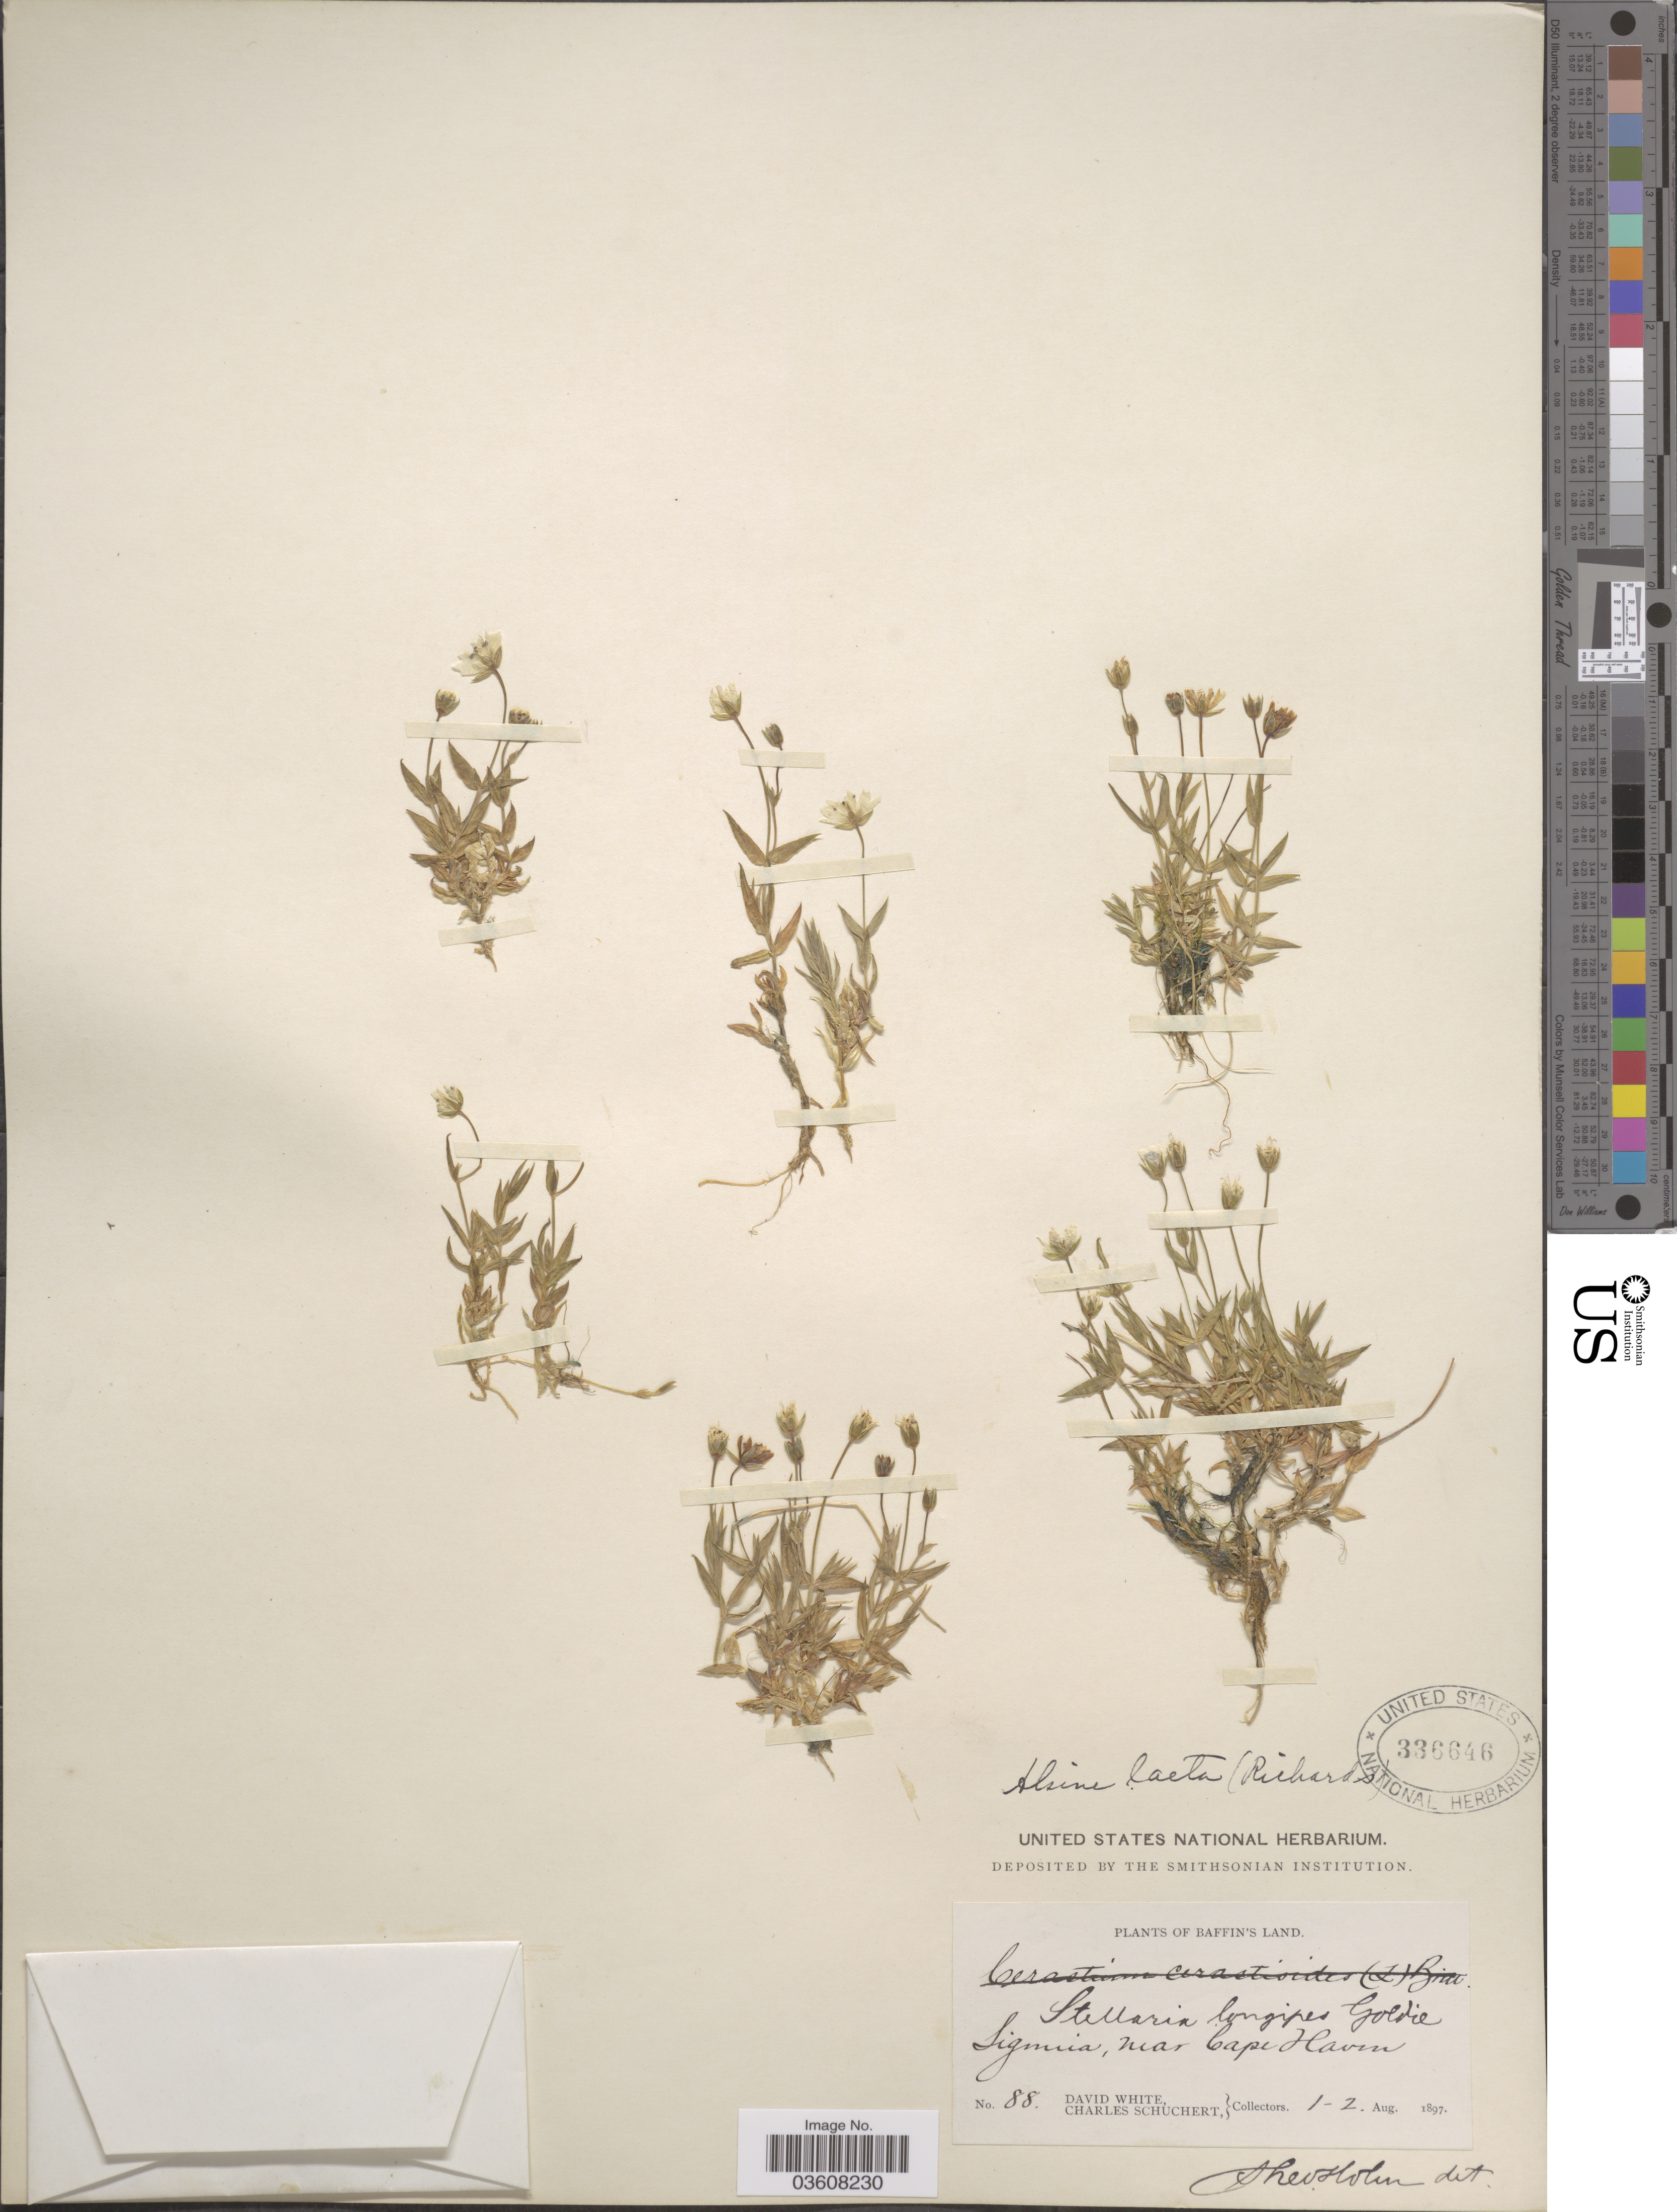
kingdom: Plantae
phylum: Tracheophyta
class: Magnoliopsida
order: Caryophyllales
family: Caryophyllaceae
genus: Stellaria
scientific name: Stellaria laeta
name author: Richards.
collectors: D. White & C. Schuchert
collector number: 88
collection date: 1897-08-01/1897-08-02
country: Canada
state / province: Nunavut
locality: Baffin's Land. Signuia, near Cape Haven.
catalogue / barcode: US 336646